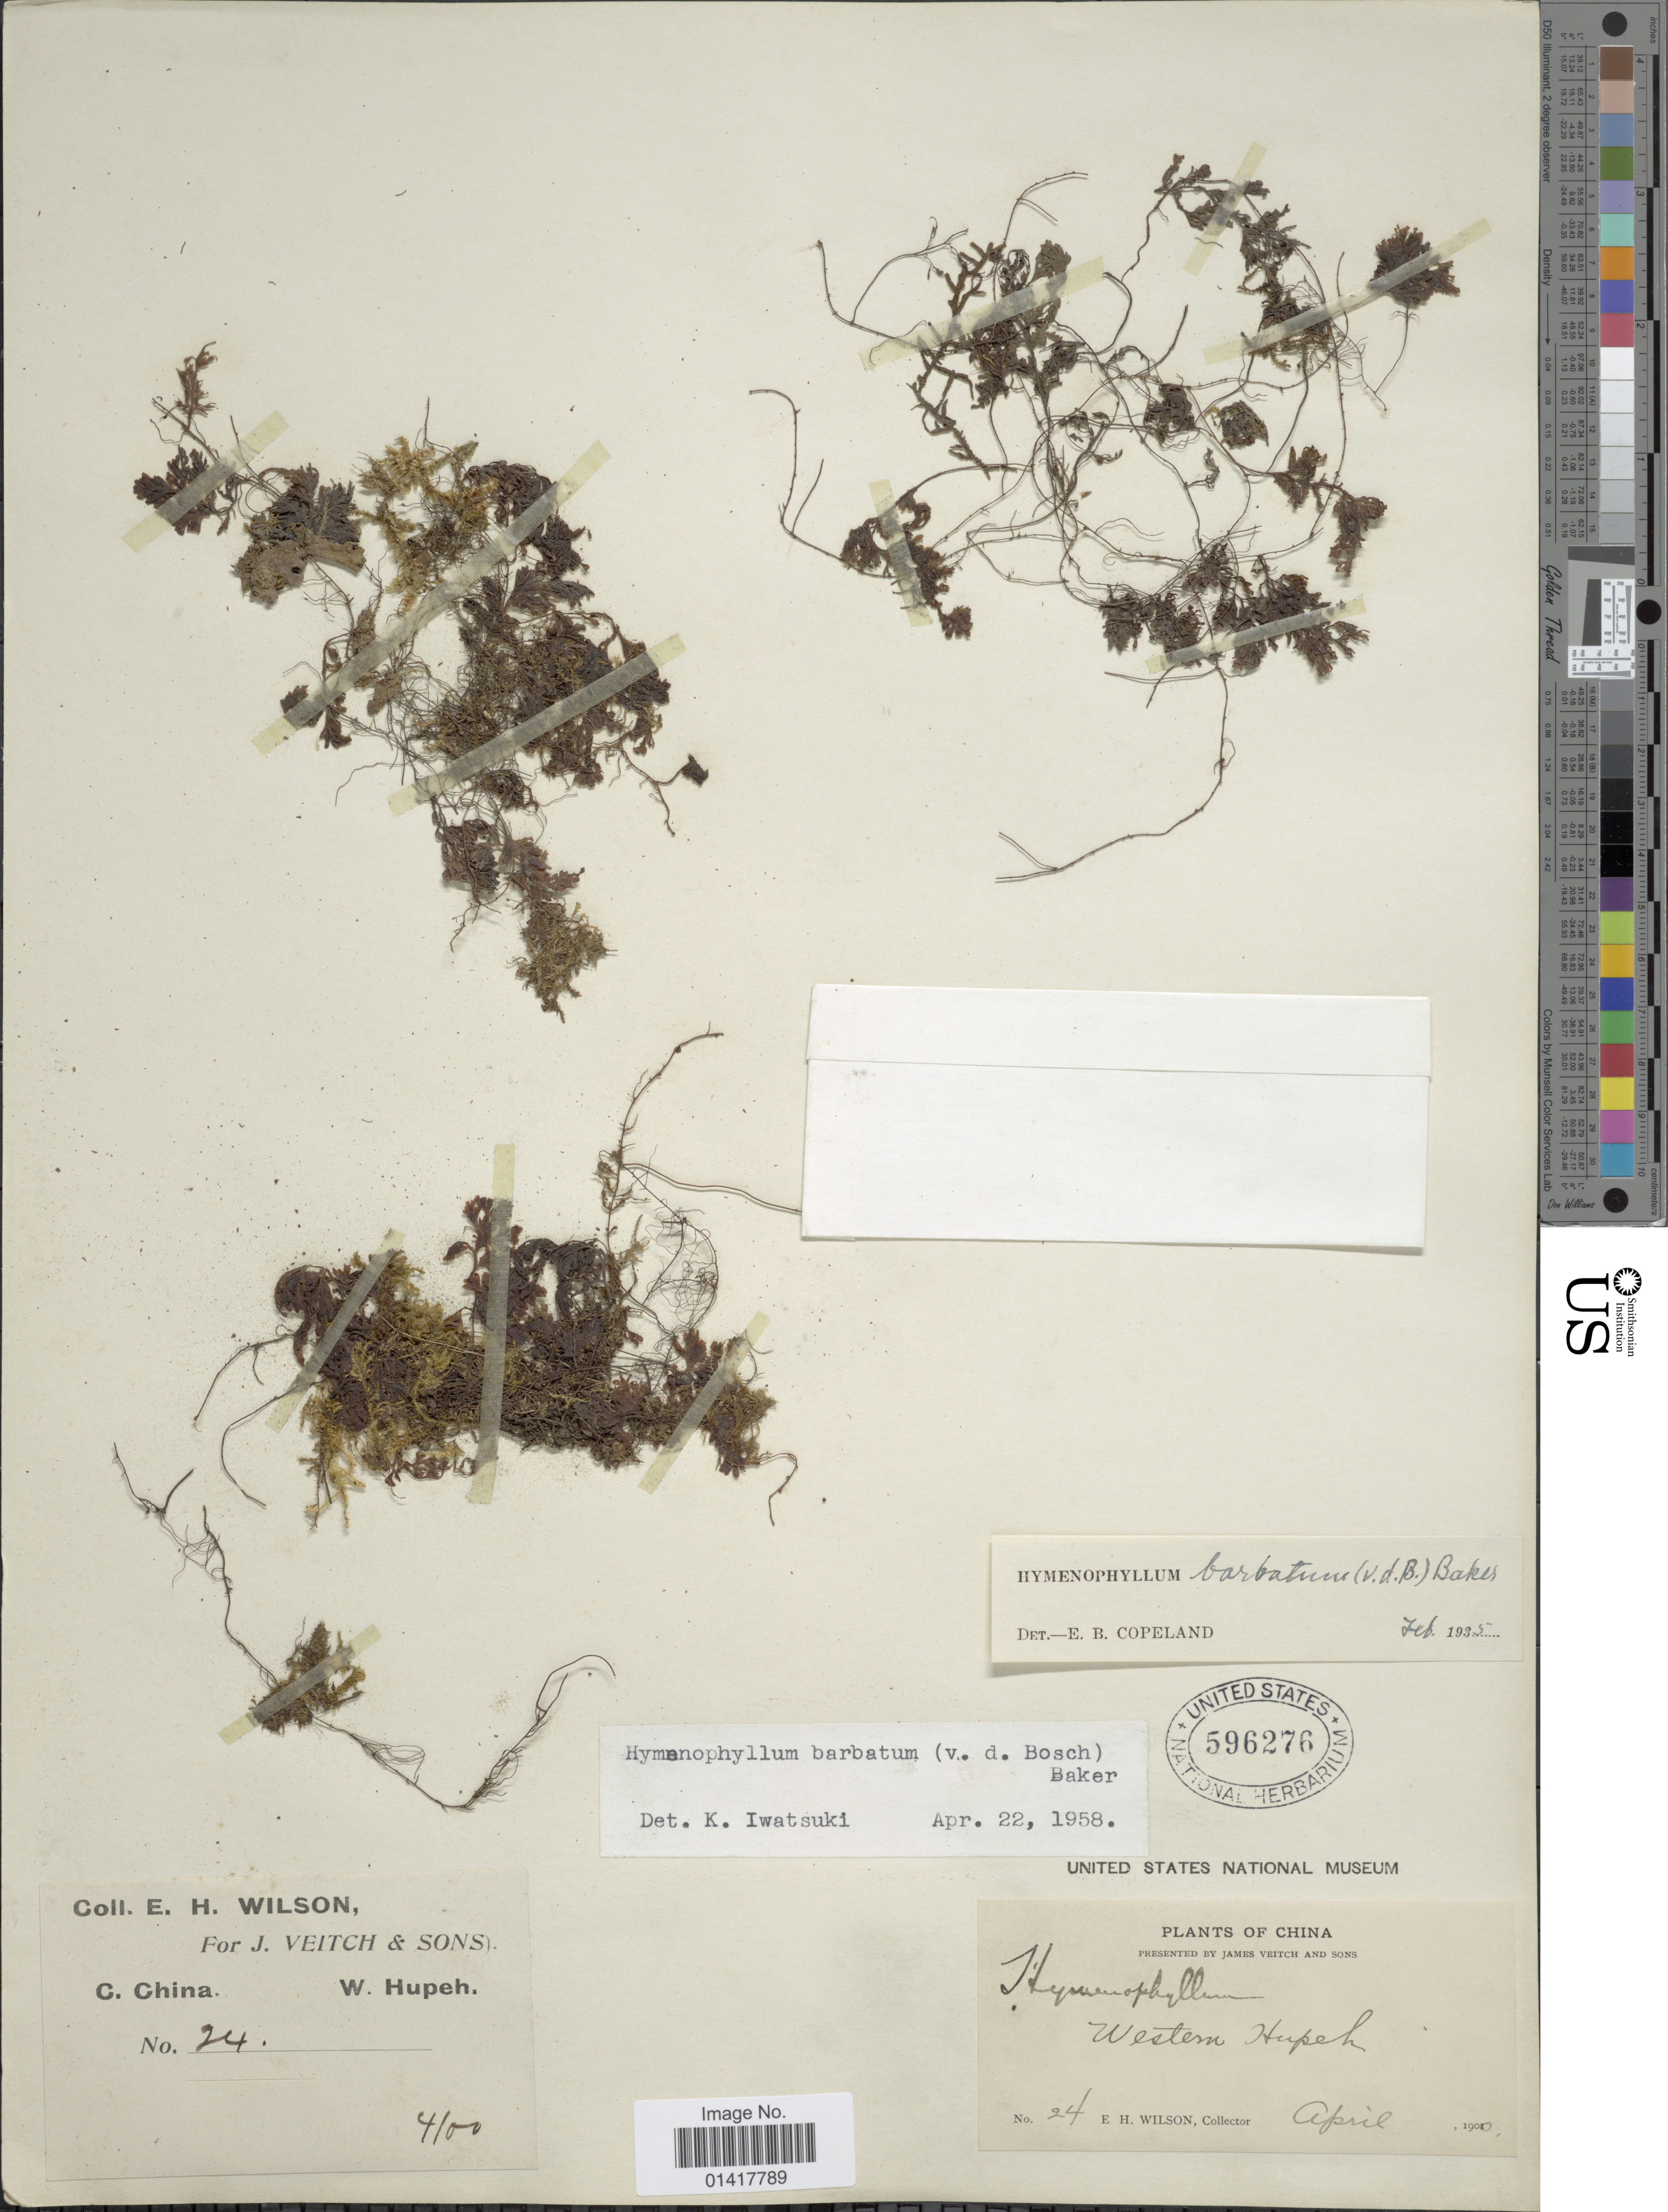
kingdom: Plantae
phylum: Tracheophyta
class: Polypodiopsida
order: Hymenophyllales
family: Hymenophyllaceae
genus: Hymenophyllum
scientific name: Hymenophyllum barbatum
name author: (Bosch) Baker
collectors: E. Wilson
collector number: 24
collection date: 1900-04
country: China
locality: Western Hupeh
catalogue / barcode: US 596276